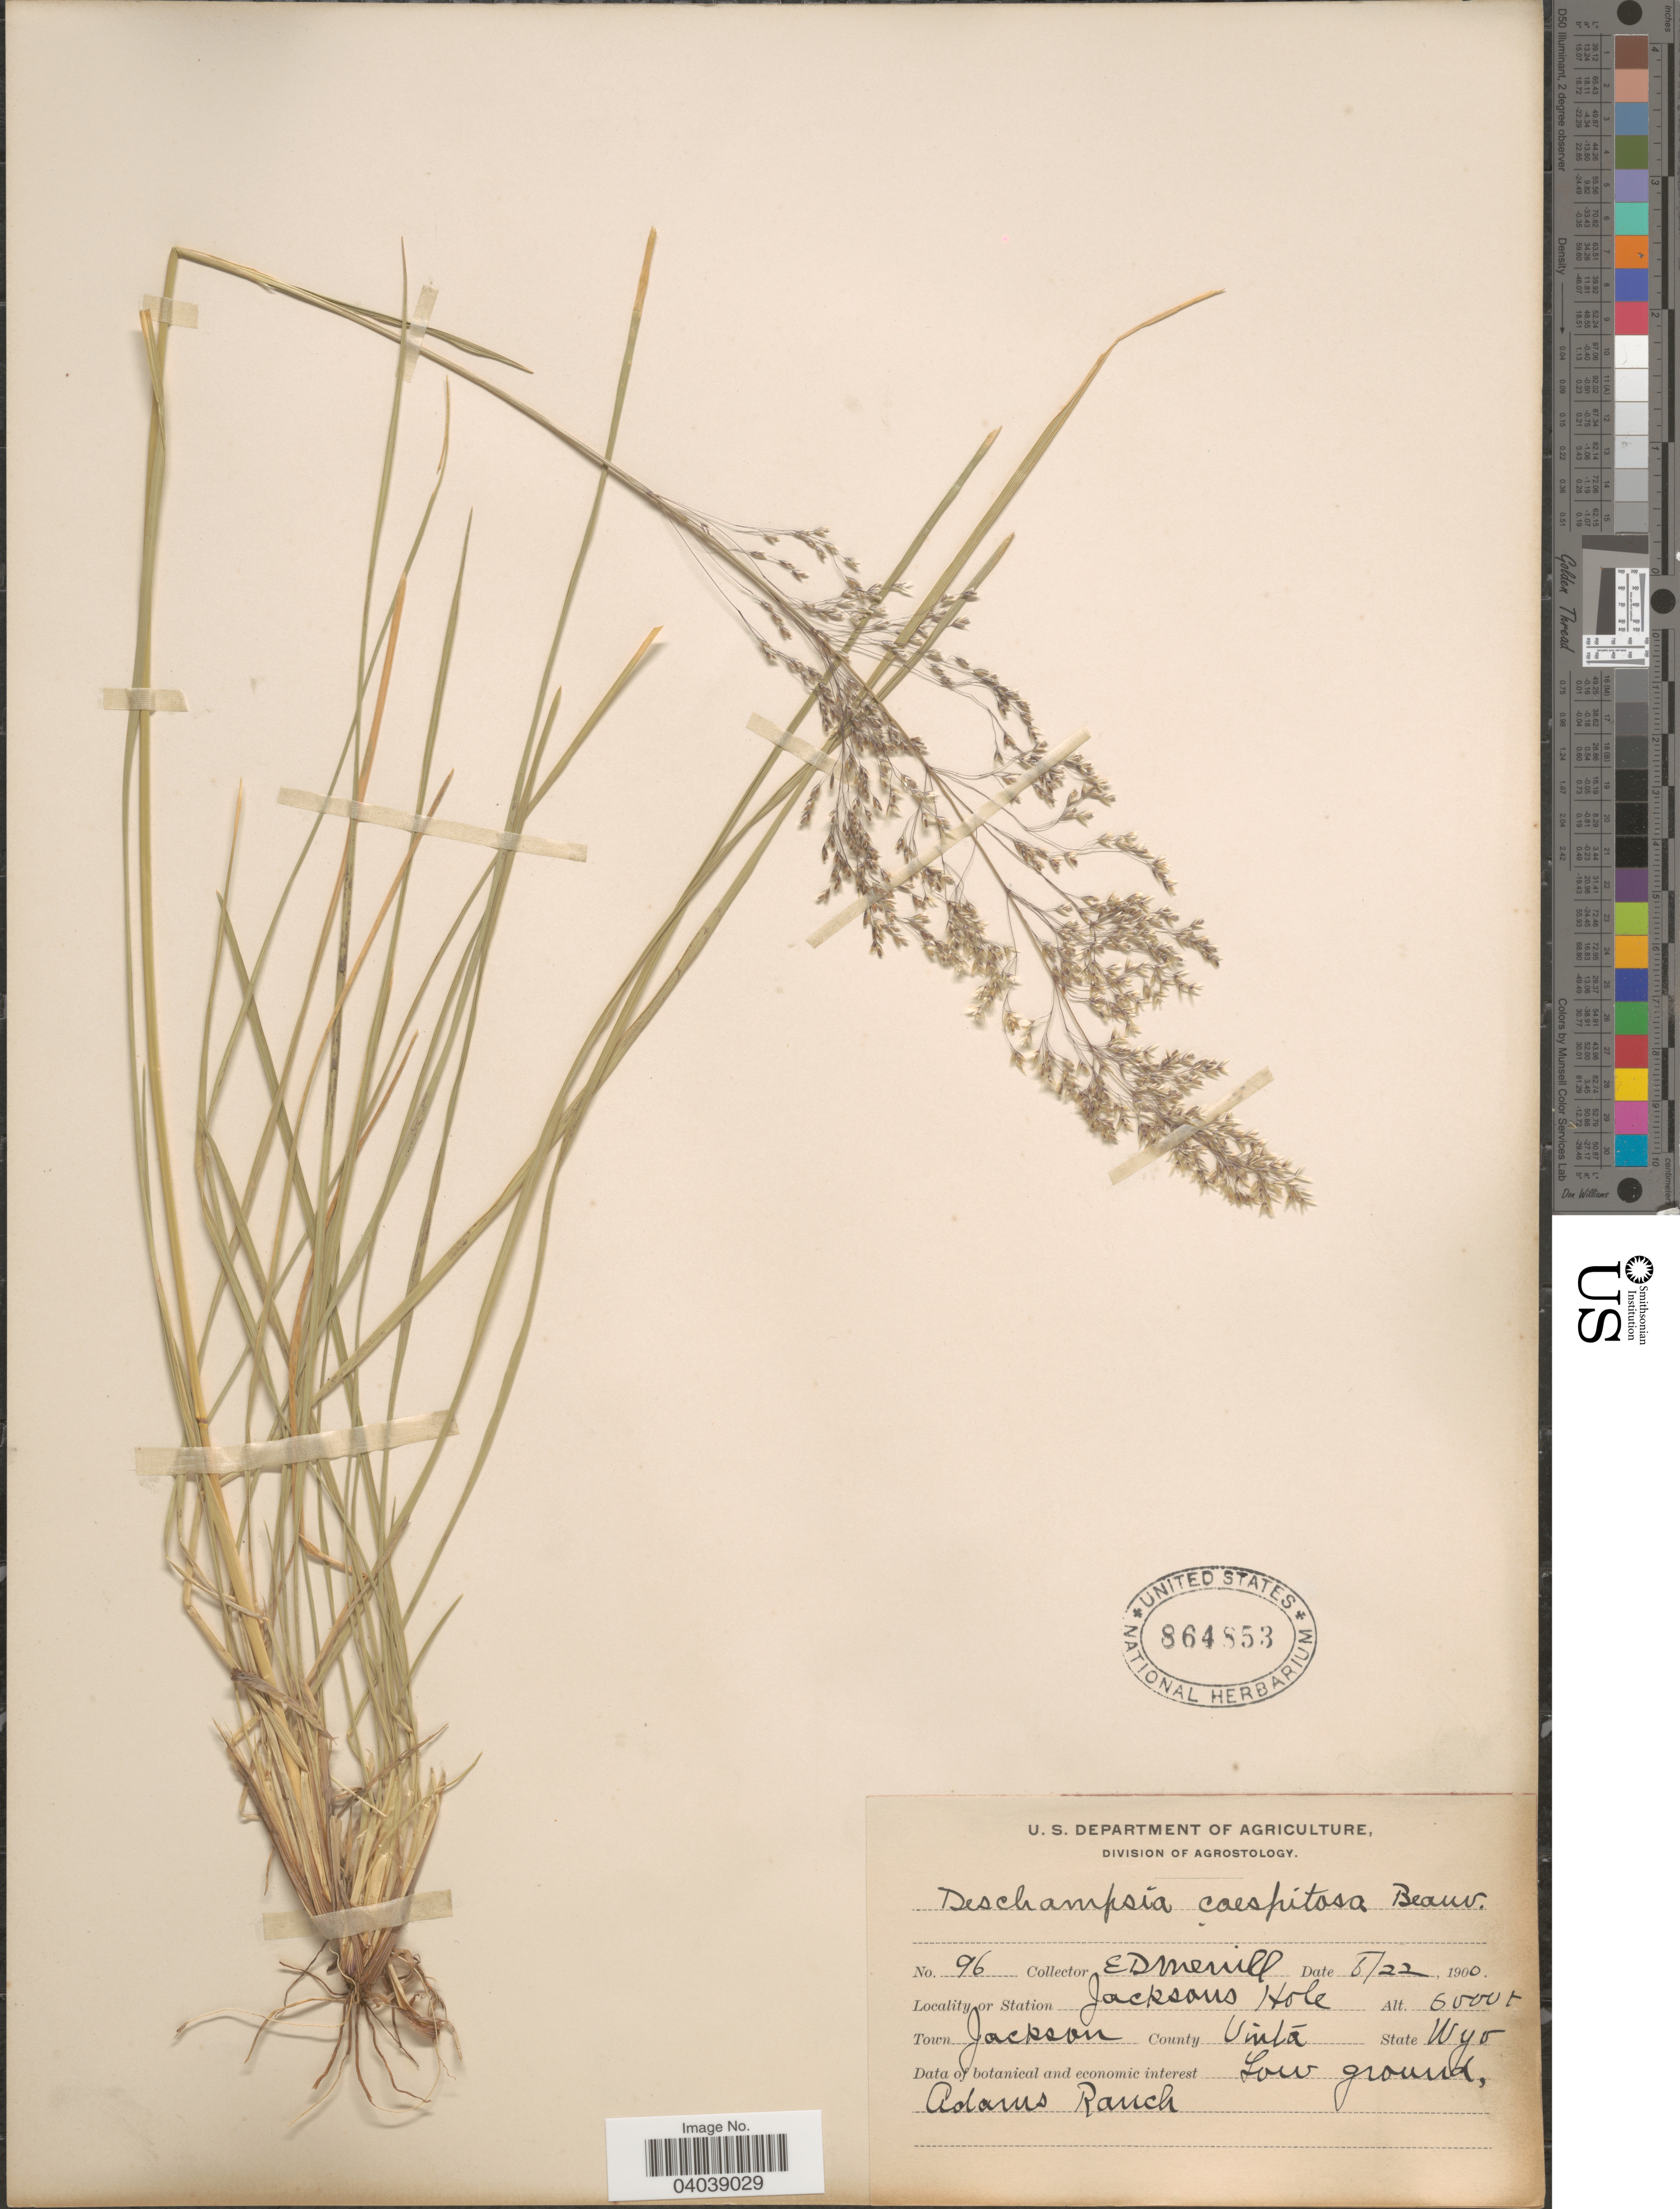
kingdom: Plantae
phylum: Tracheophyta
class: Liliopsida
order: Poales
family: Poaceae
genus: Deschampsia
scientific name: Deschampsia cespitosa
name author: (L.) P. Beauv.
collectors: E. D. Merrill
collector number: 96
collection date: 1900-05-22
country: United States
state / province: Wyoming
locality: Station Jacksons Hole. Town Jackson. County Uinta. Low ground, Adams Ranch.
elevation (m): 1829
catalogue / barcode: US 864853